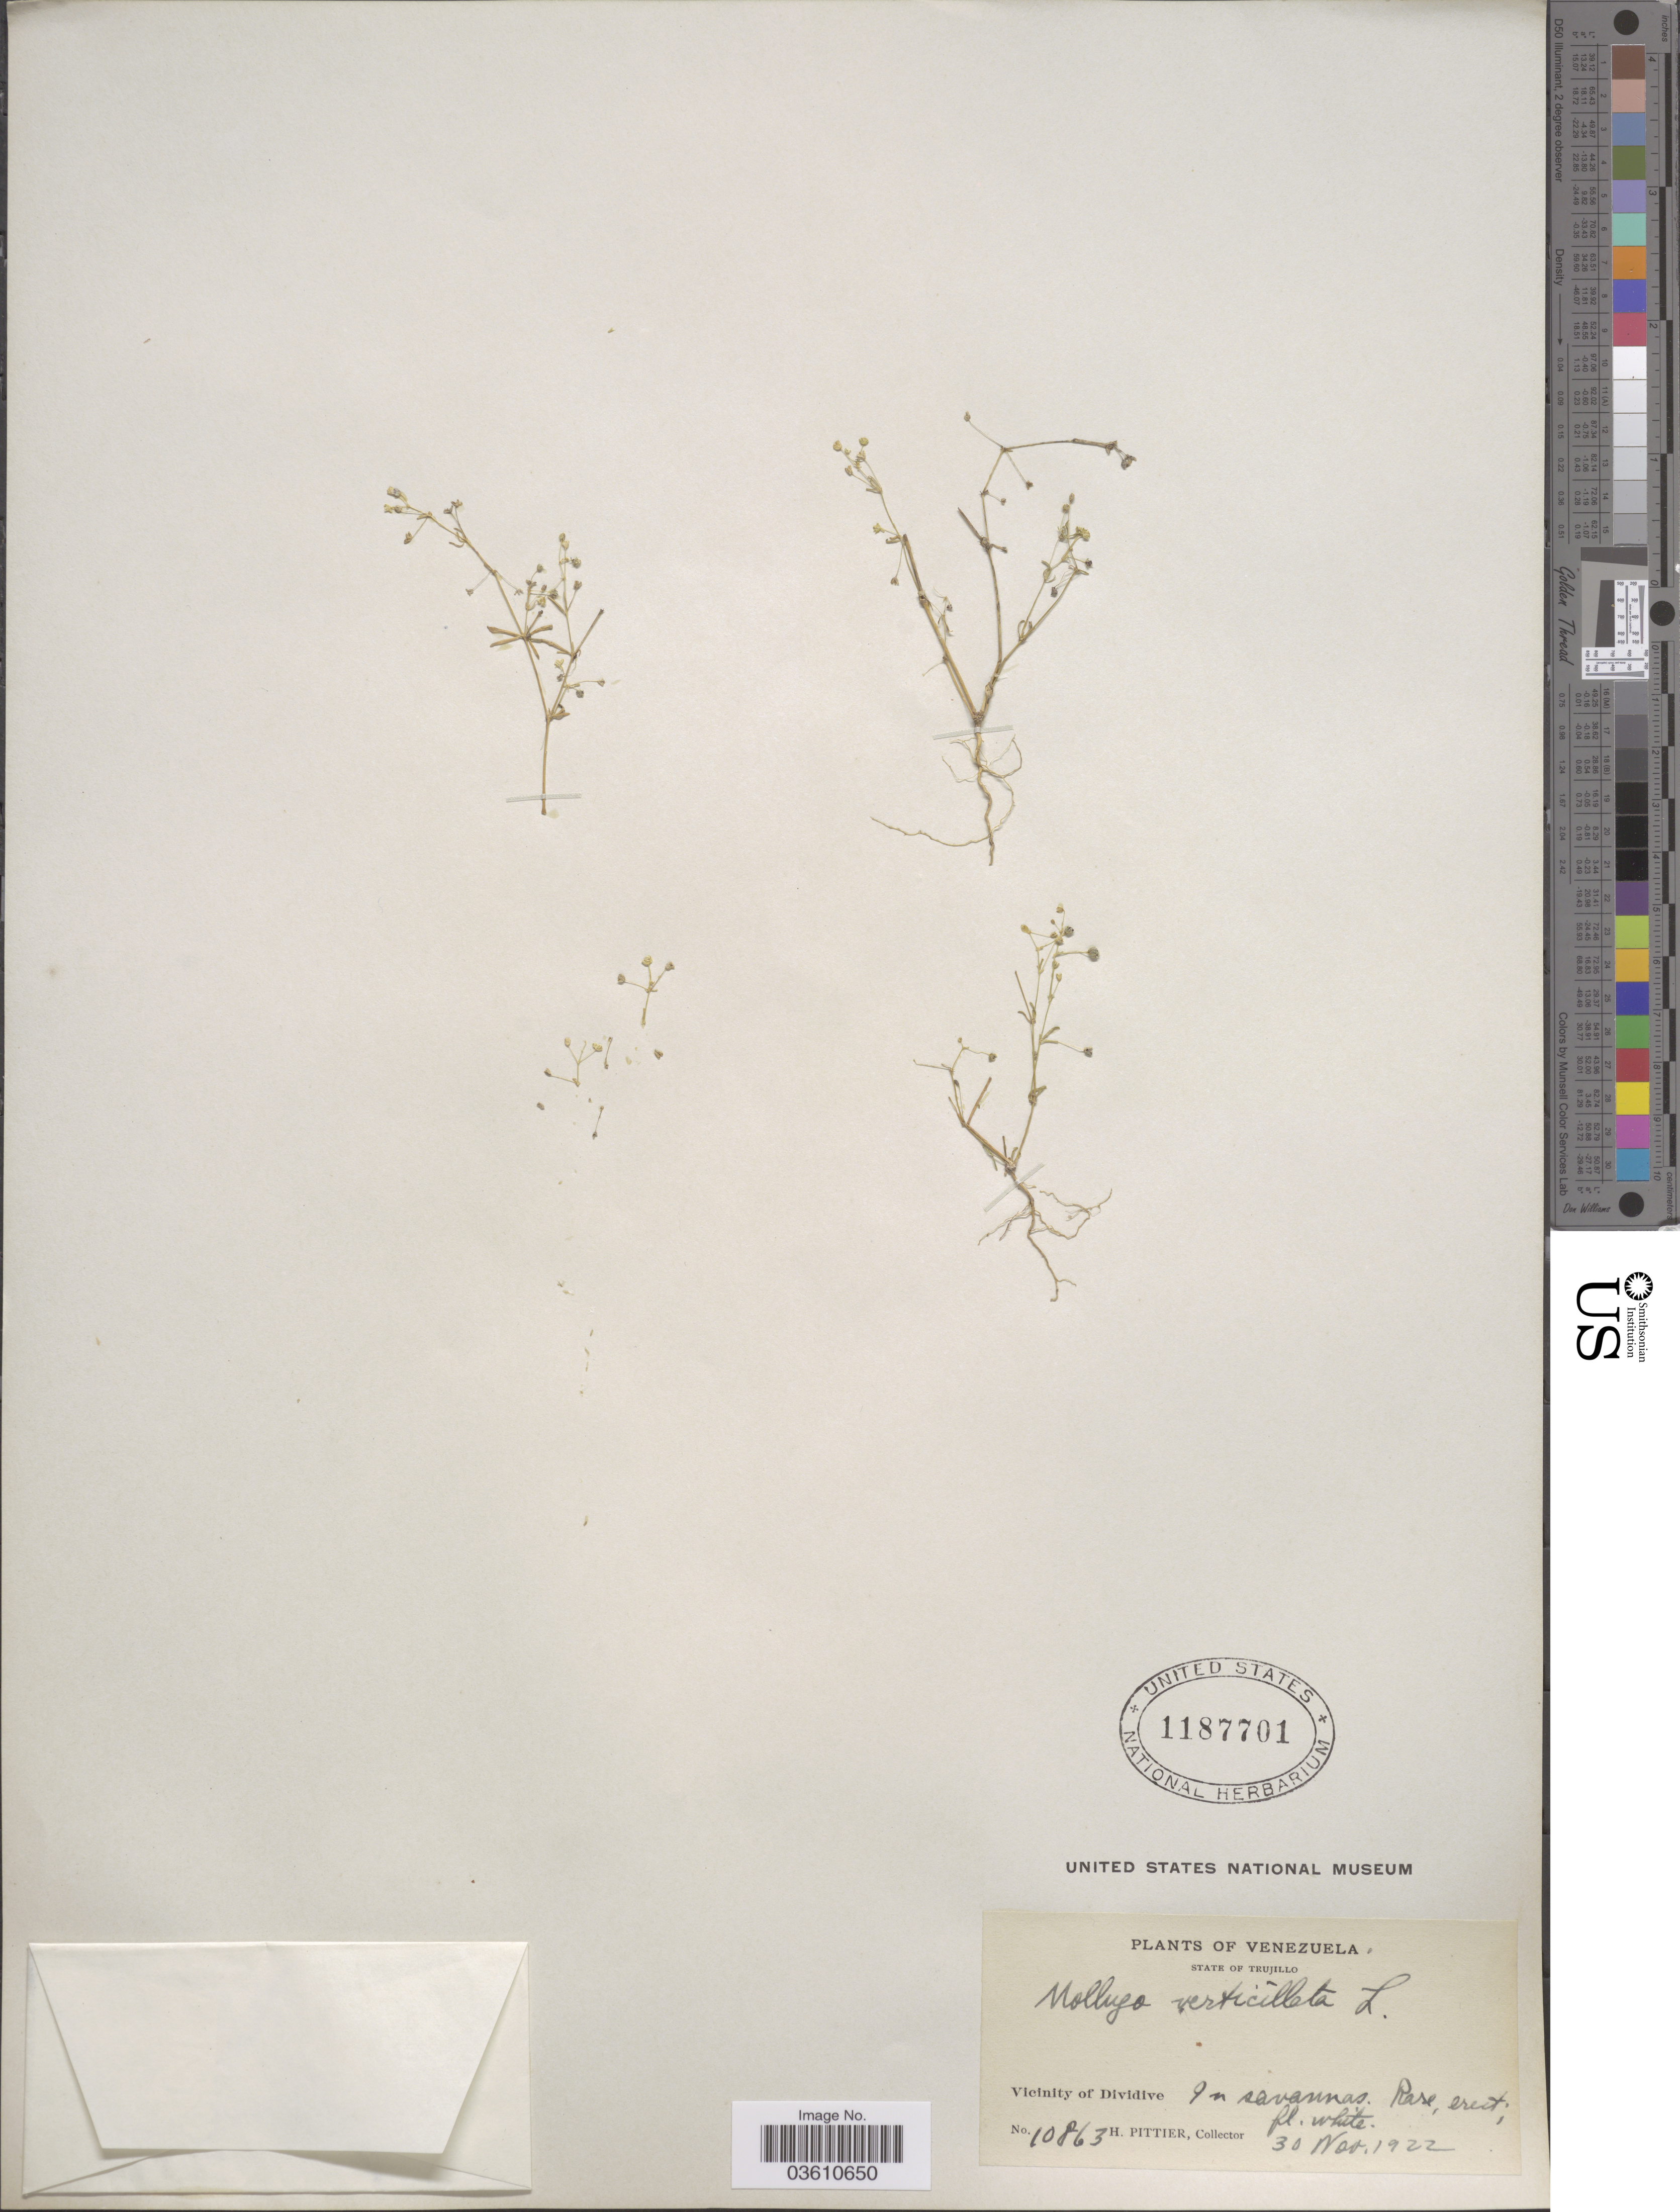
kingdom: Plantae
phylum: Tracheophyta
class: Magnoliopsida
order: Caryophyllales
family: Molluginaceae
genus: Mollugo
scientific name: Mollugo verticillata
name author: L.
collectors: H. F. Pittier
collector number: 10863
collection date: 1922-11-30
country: Venezuela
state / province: Trujillo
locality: Vicinity of Dividive.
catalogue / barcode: US 1187701